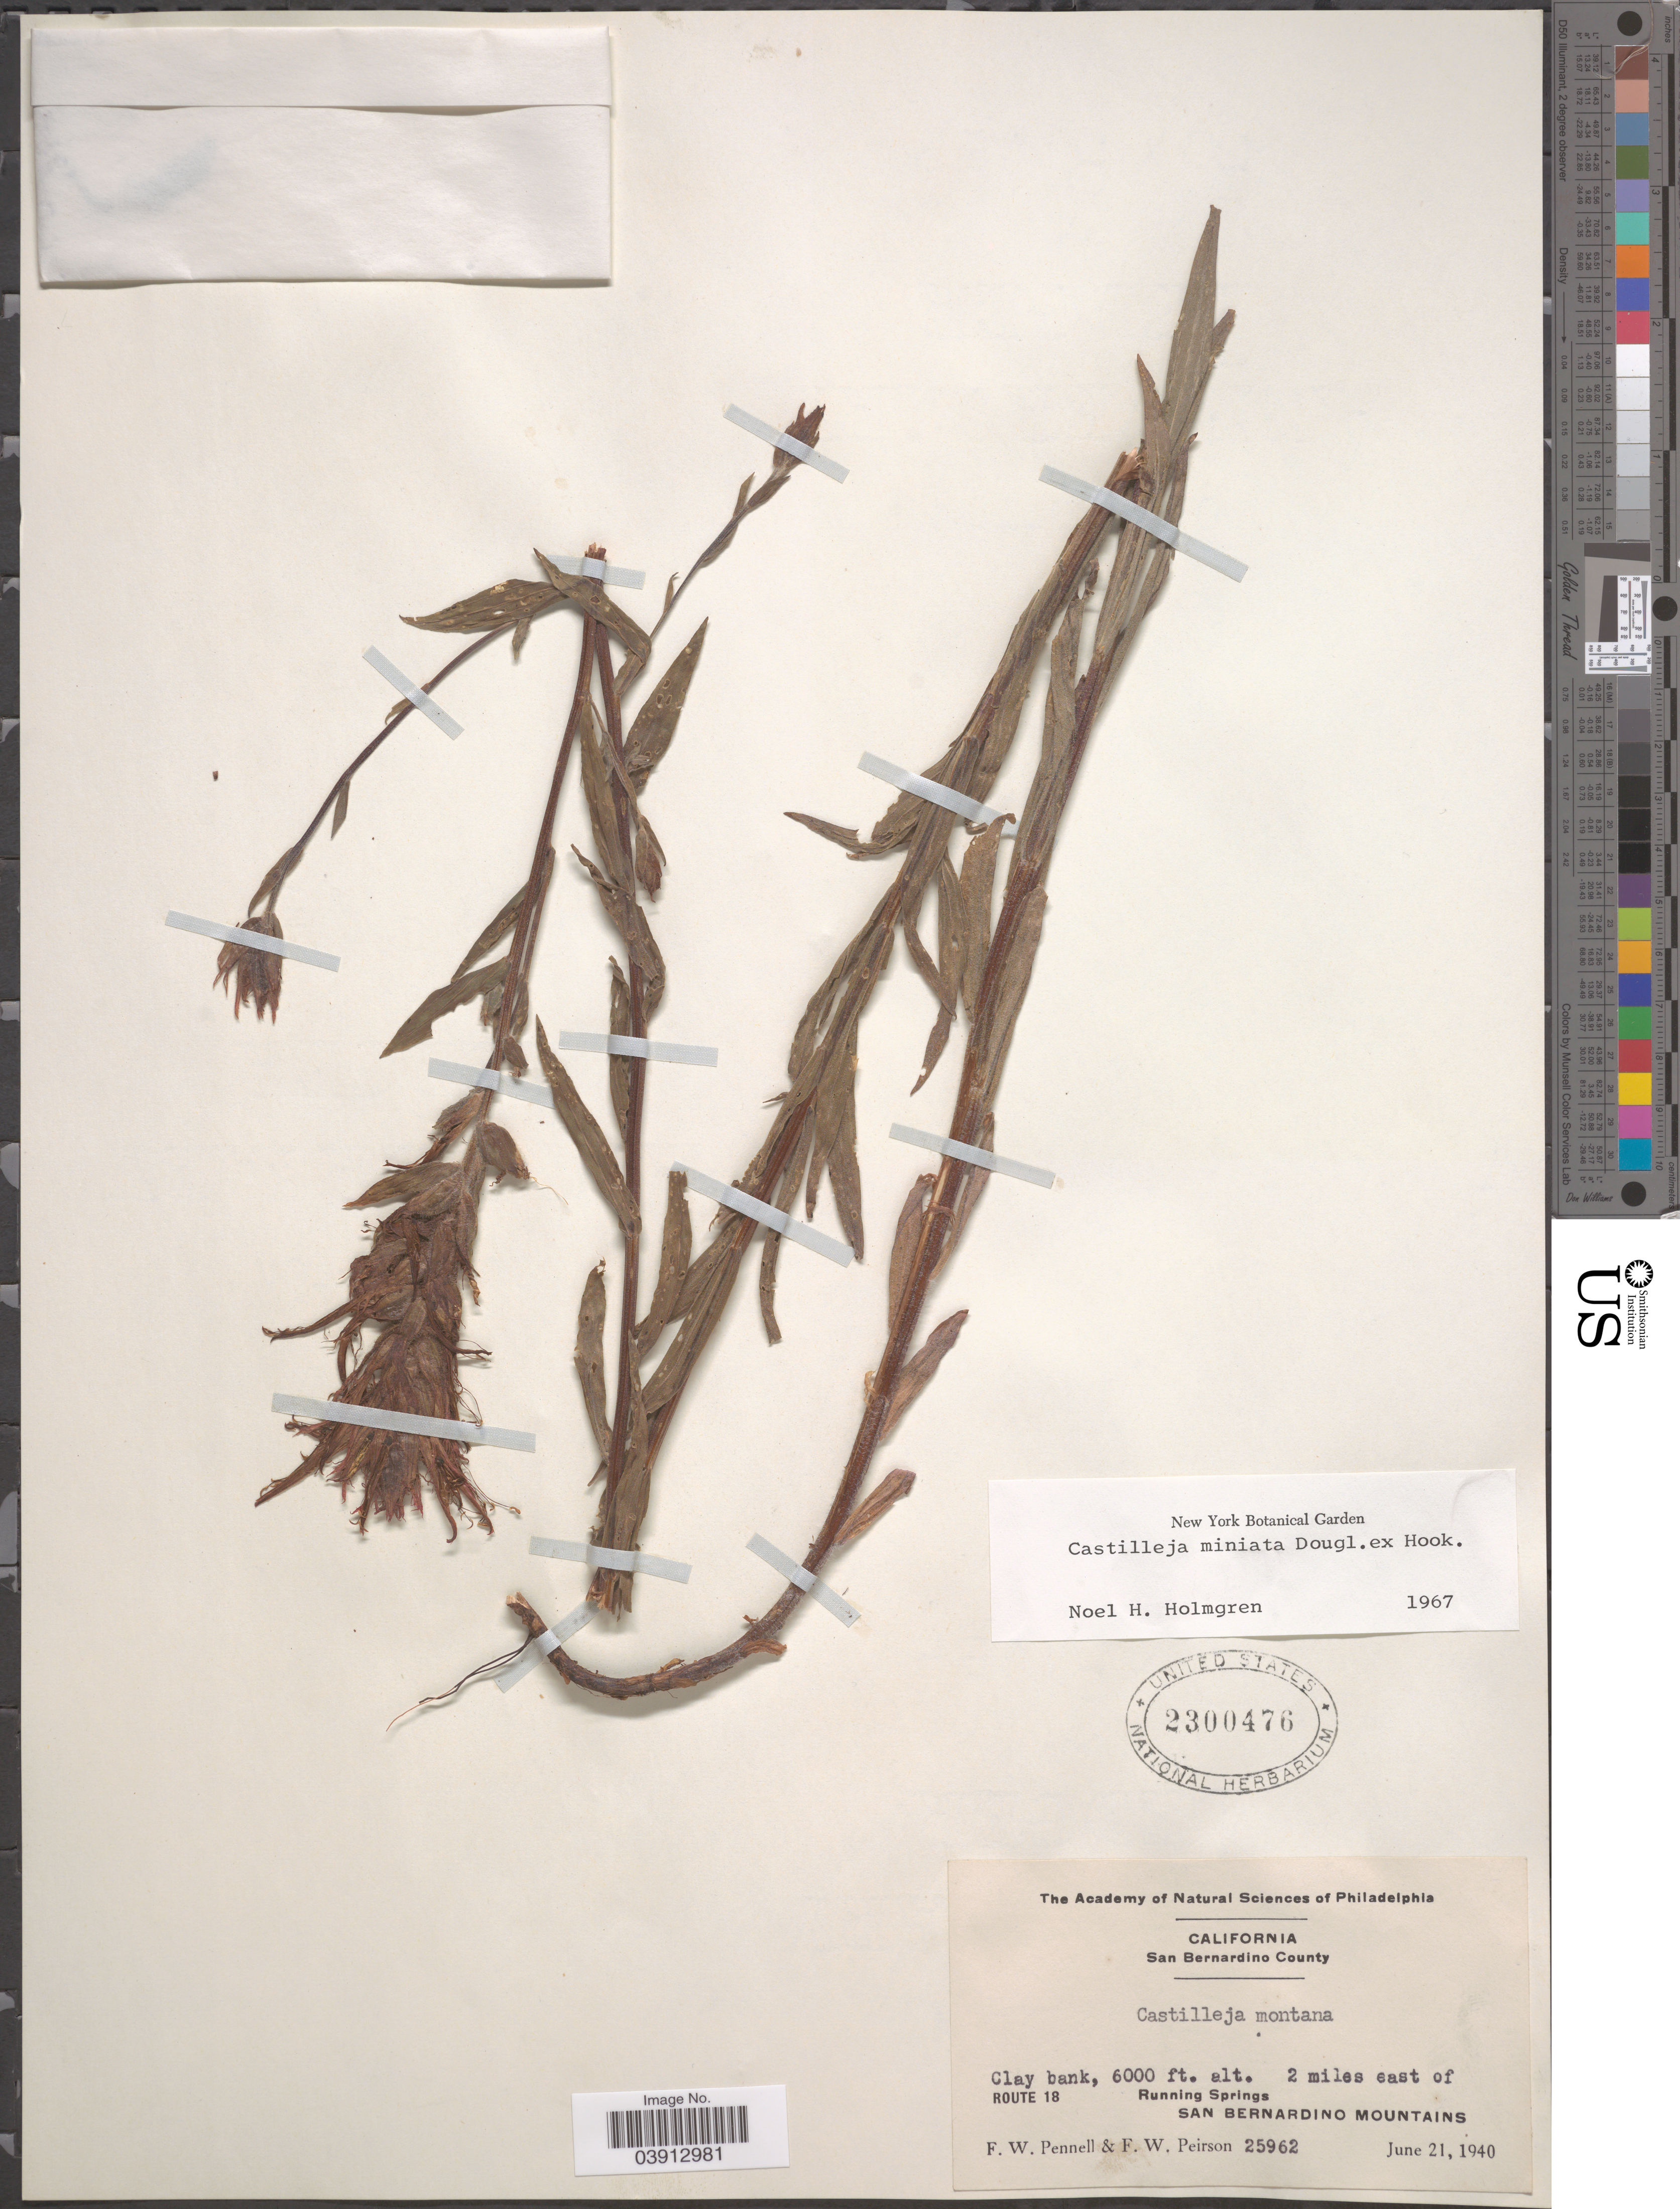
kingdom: Plantae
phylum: Tracheophyta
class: Magnoliopsida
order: Lamiales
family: Orobanchaceae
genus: Castilleja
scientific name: Castilleja miniata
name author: Douglas ex Hook.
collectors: F. W. Pennell & F. Peirson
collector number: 25962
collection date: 1940-06-21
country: United States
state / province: California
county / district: San Bernardino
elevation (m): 1829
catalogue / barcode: US 2300476